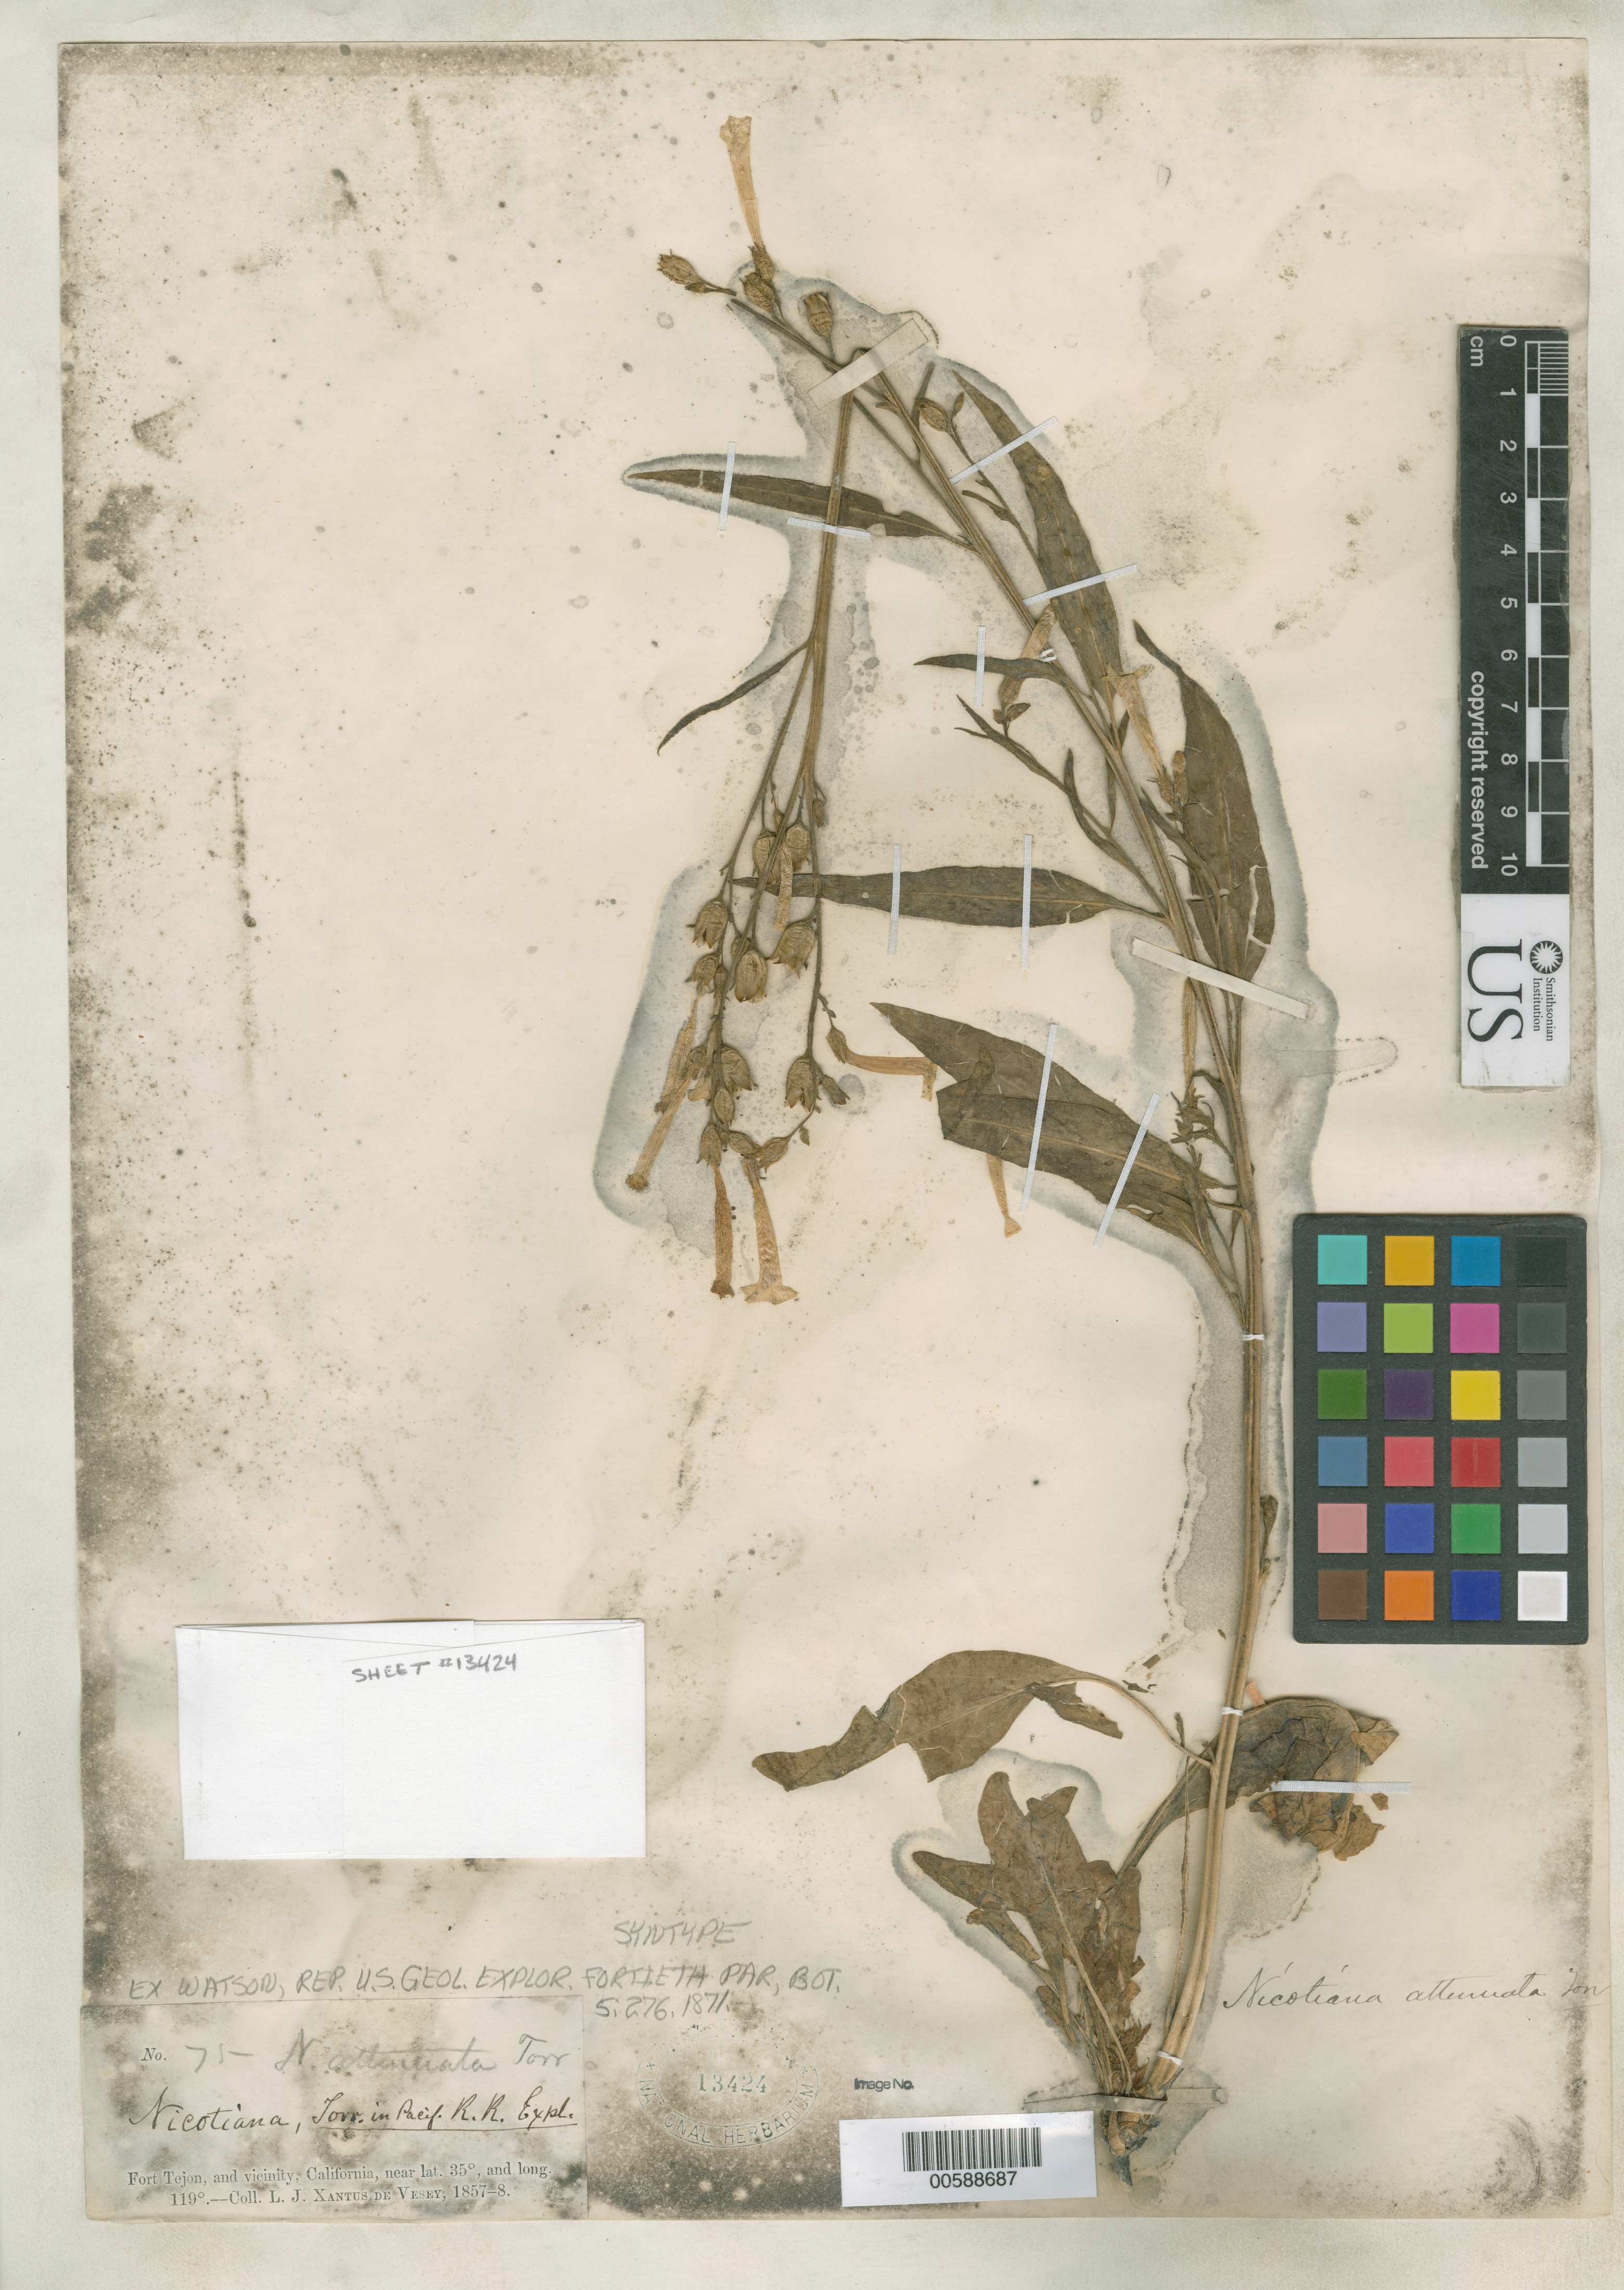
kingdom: Plantae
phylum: Tracheophyta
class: Magnoliopsida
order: Solanales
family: Solanaceae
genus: Nicotiana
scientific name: Nicotiana attenuata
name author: Torr. ex S. Watson in C. King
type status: Syntype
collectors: L. Xantus de Vesey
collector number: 75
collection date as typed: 1857 to -- --- 1858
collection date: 1857/1858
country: United States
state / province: California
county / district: Kern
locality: Fort Tejon & vicinity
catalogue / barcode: US 13424